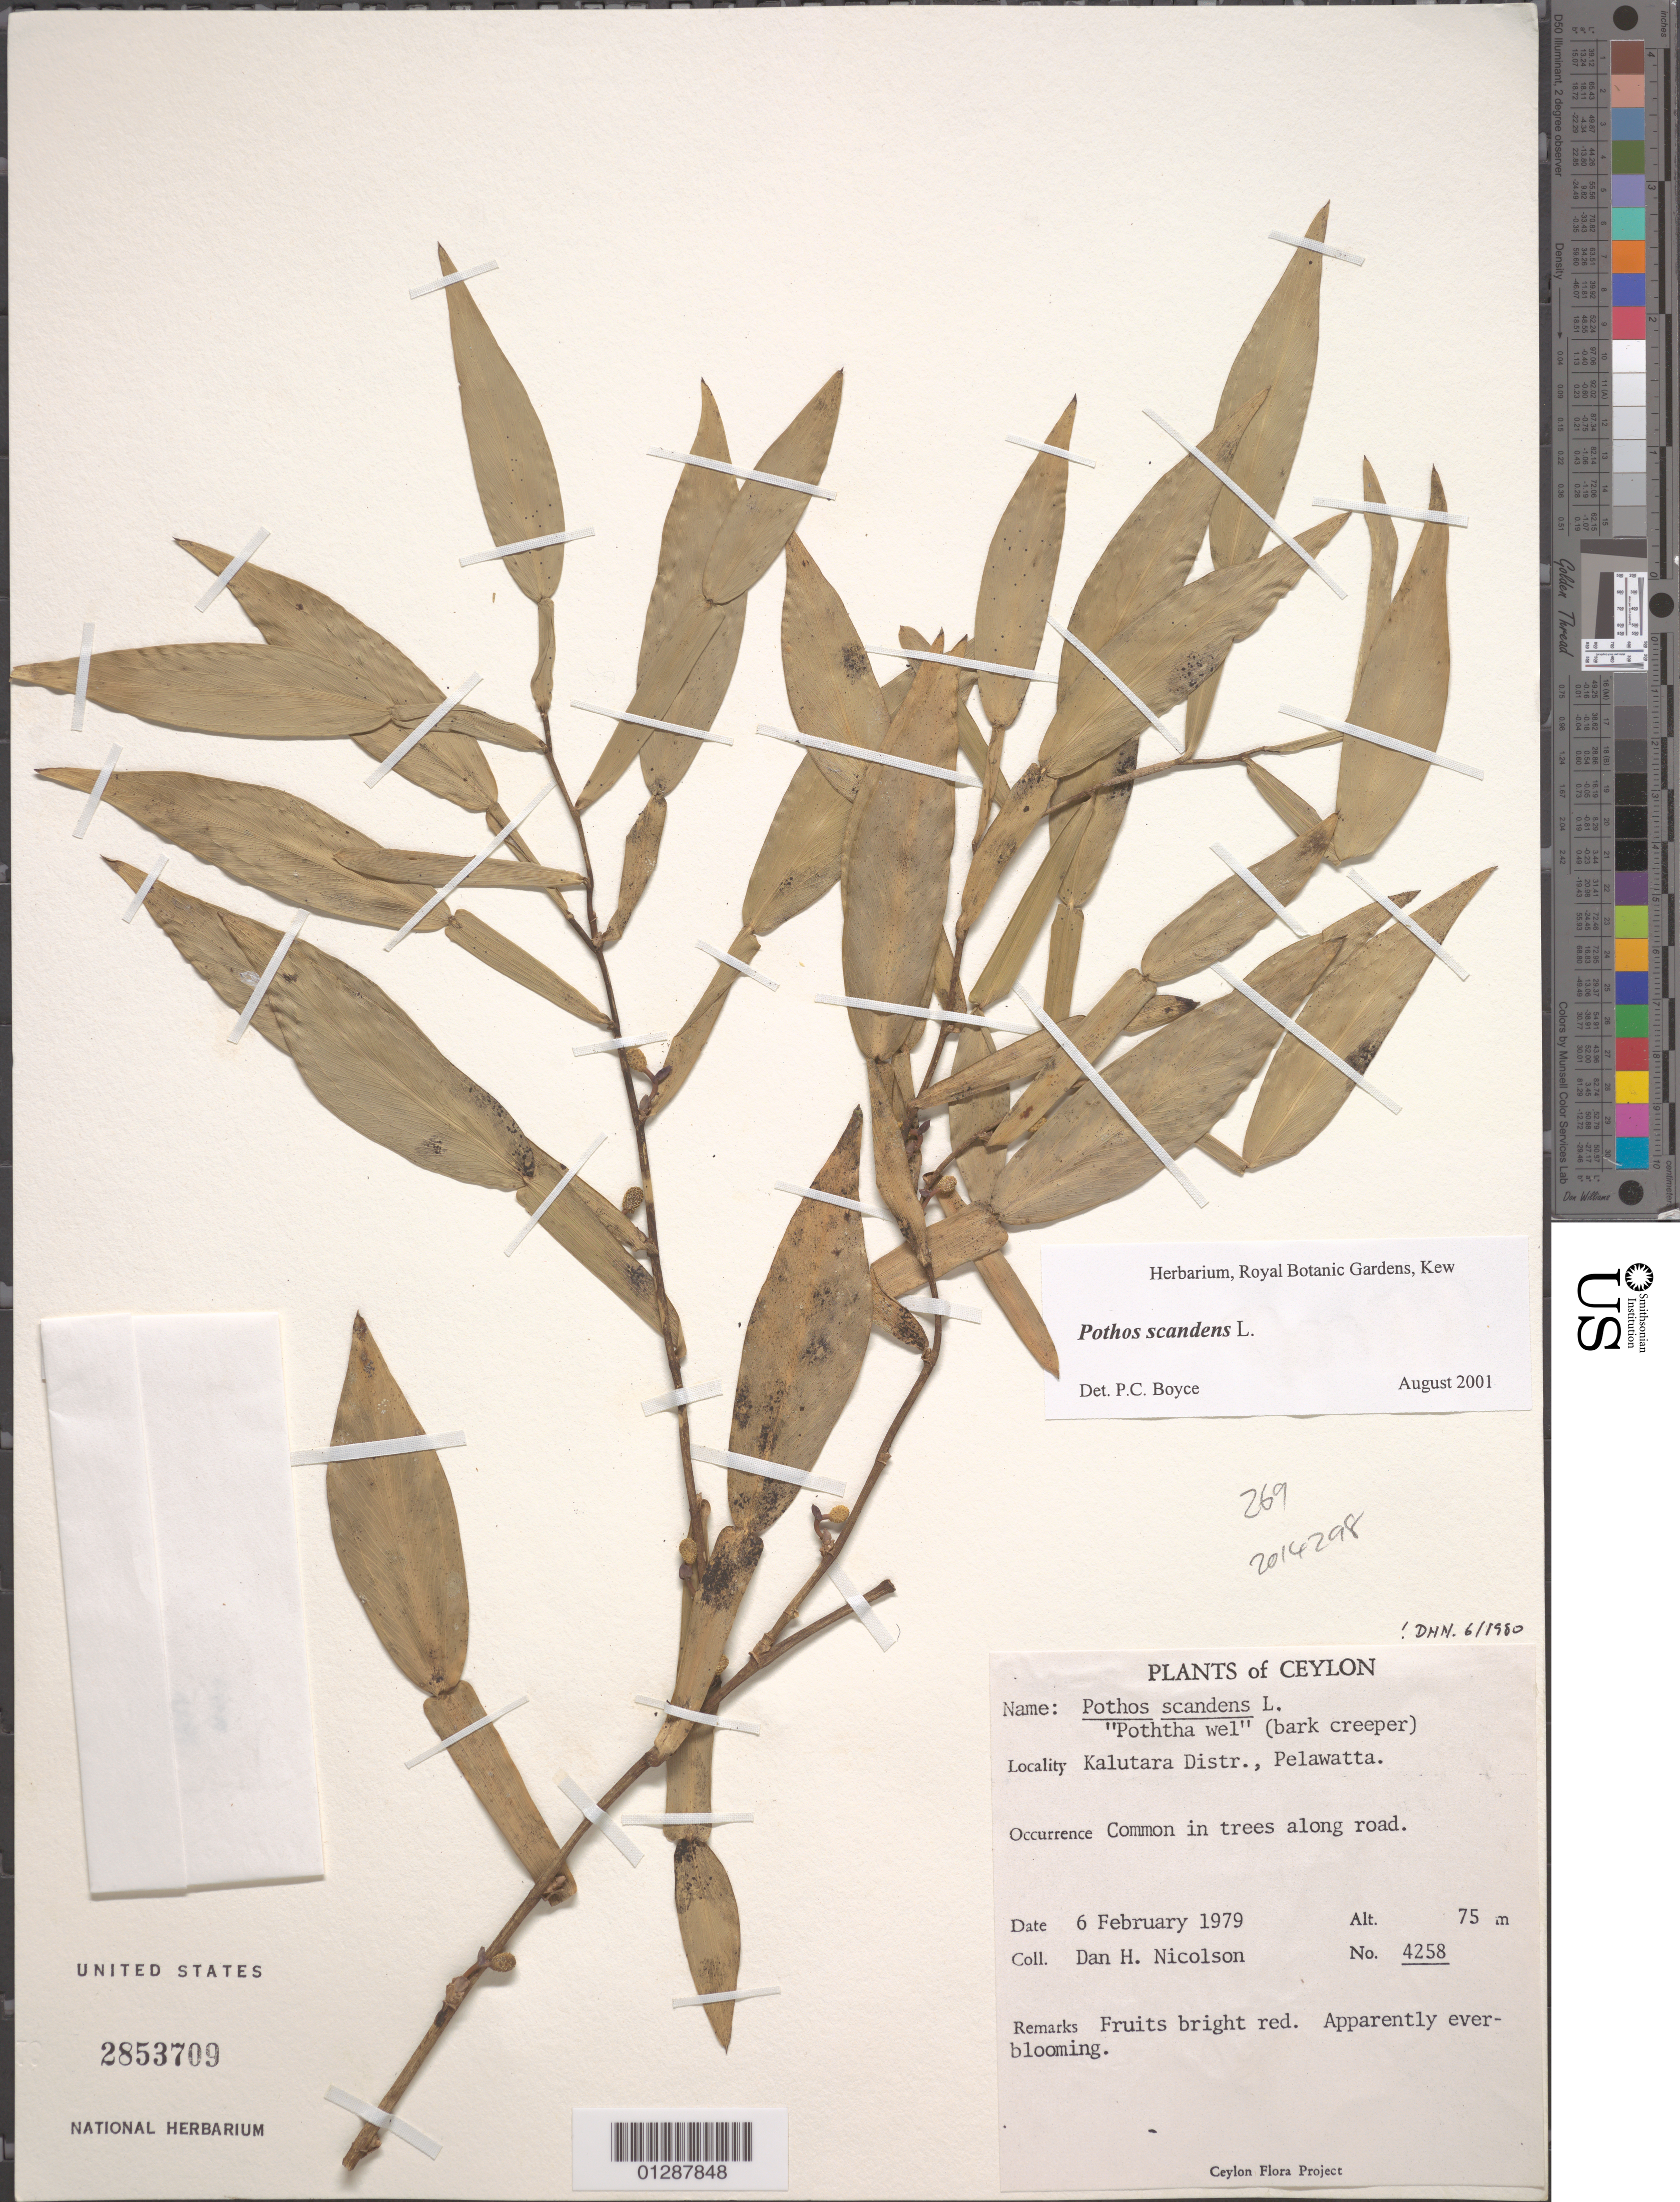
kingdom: Plantae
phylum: Tracheophyta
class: Liliopsida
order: Alismatales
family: Araceae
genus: Pothos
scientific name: Pothos scandens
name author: L.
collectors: D. H. Nicolson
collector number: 4258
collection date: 1979-02-06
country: Sri Lanka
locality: Ceylon. Kalutara Distr., Pelawatta.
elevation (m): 75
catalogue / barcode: US 2853709